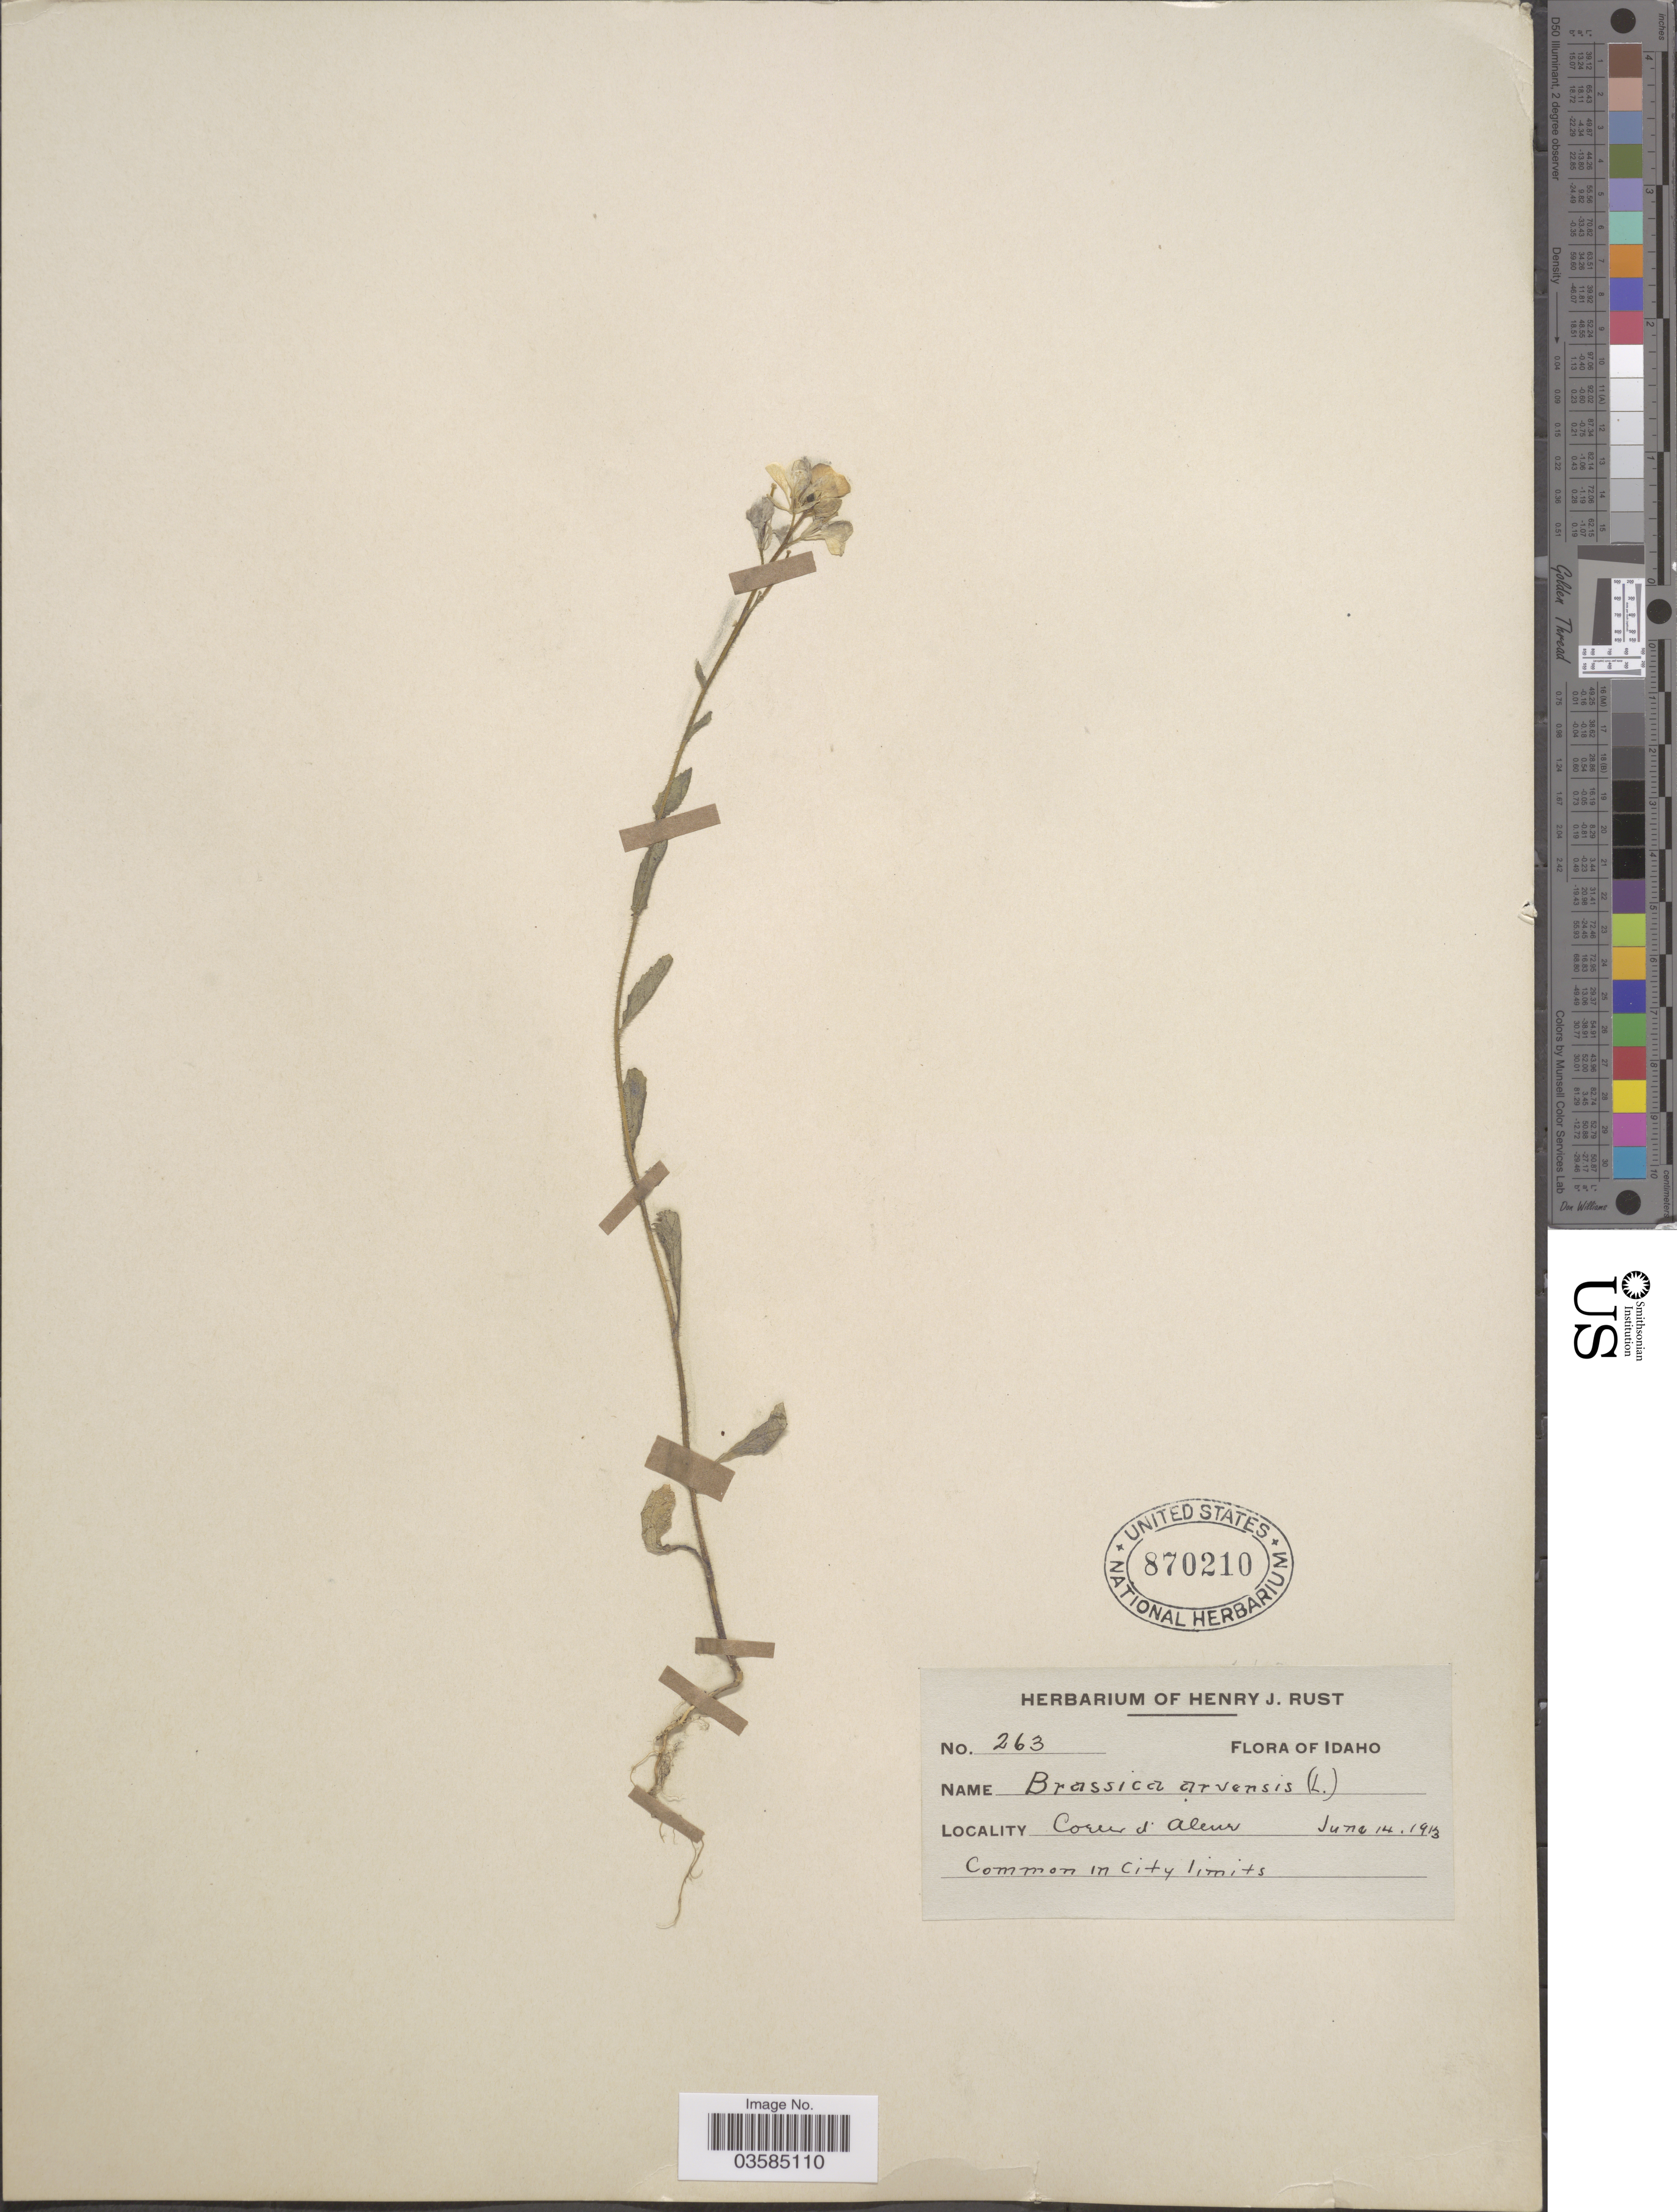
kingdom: Plantae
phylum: Tracheophyta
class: Magnoliopsida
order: Brassicales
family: Brassicaceae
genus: Brassica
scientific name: Brassica kaber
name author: (DC.) L.C. Wheeler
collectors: ex herb. Henry J. Rust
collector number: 263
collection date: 1913-06-14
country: United States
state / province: Idaho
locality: Coeur d'Alene.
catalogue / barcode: US 870210